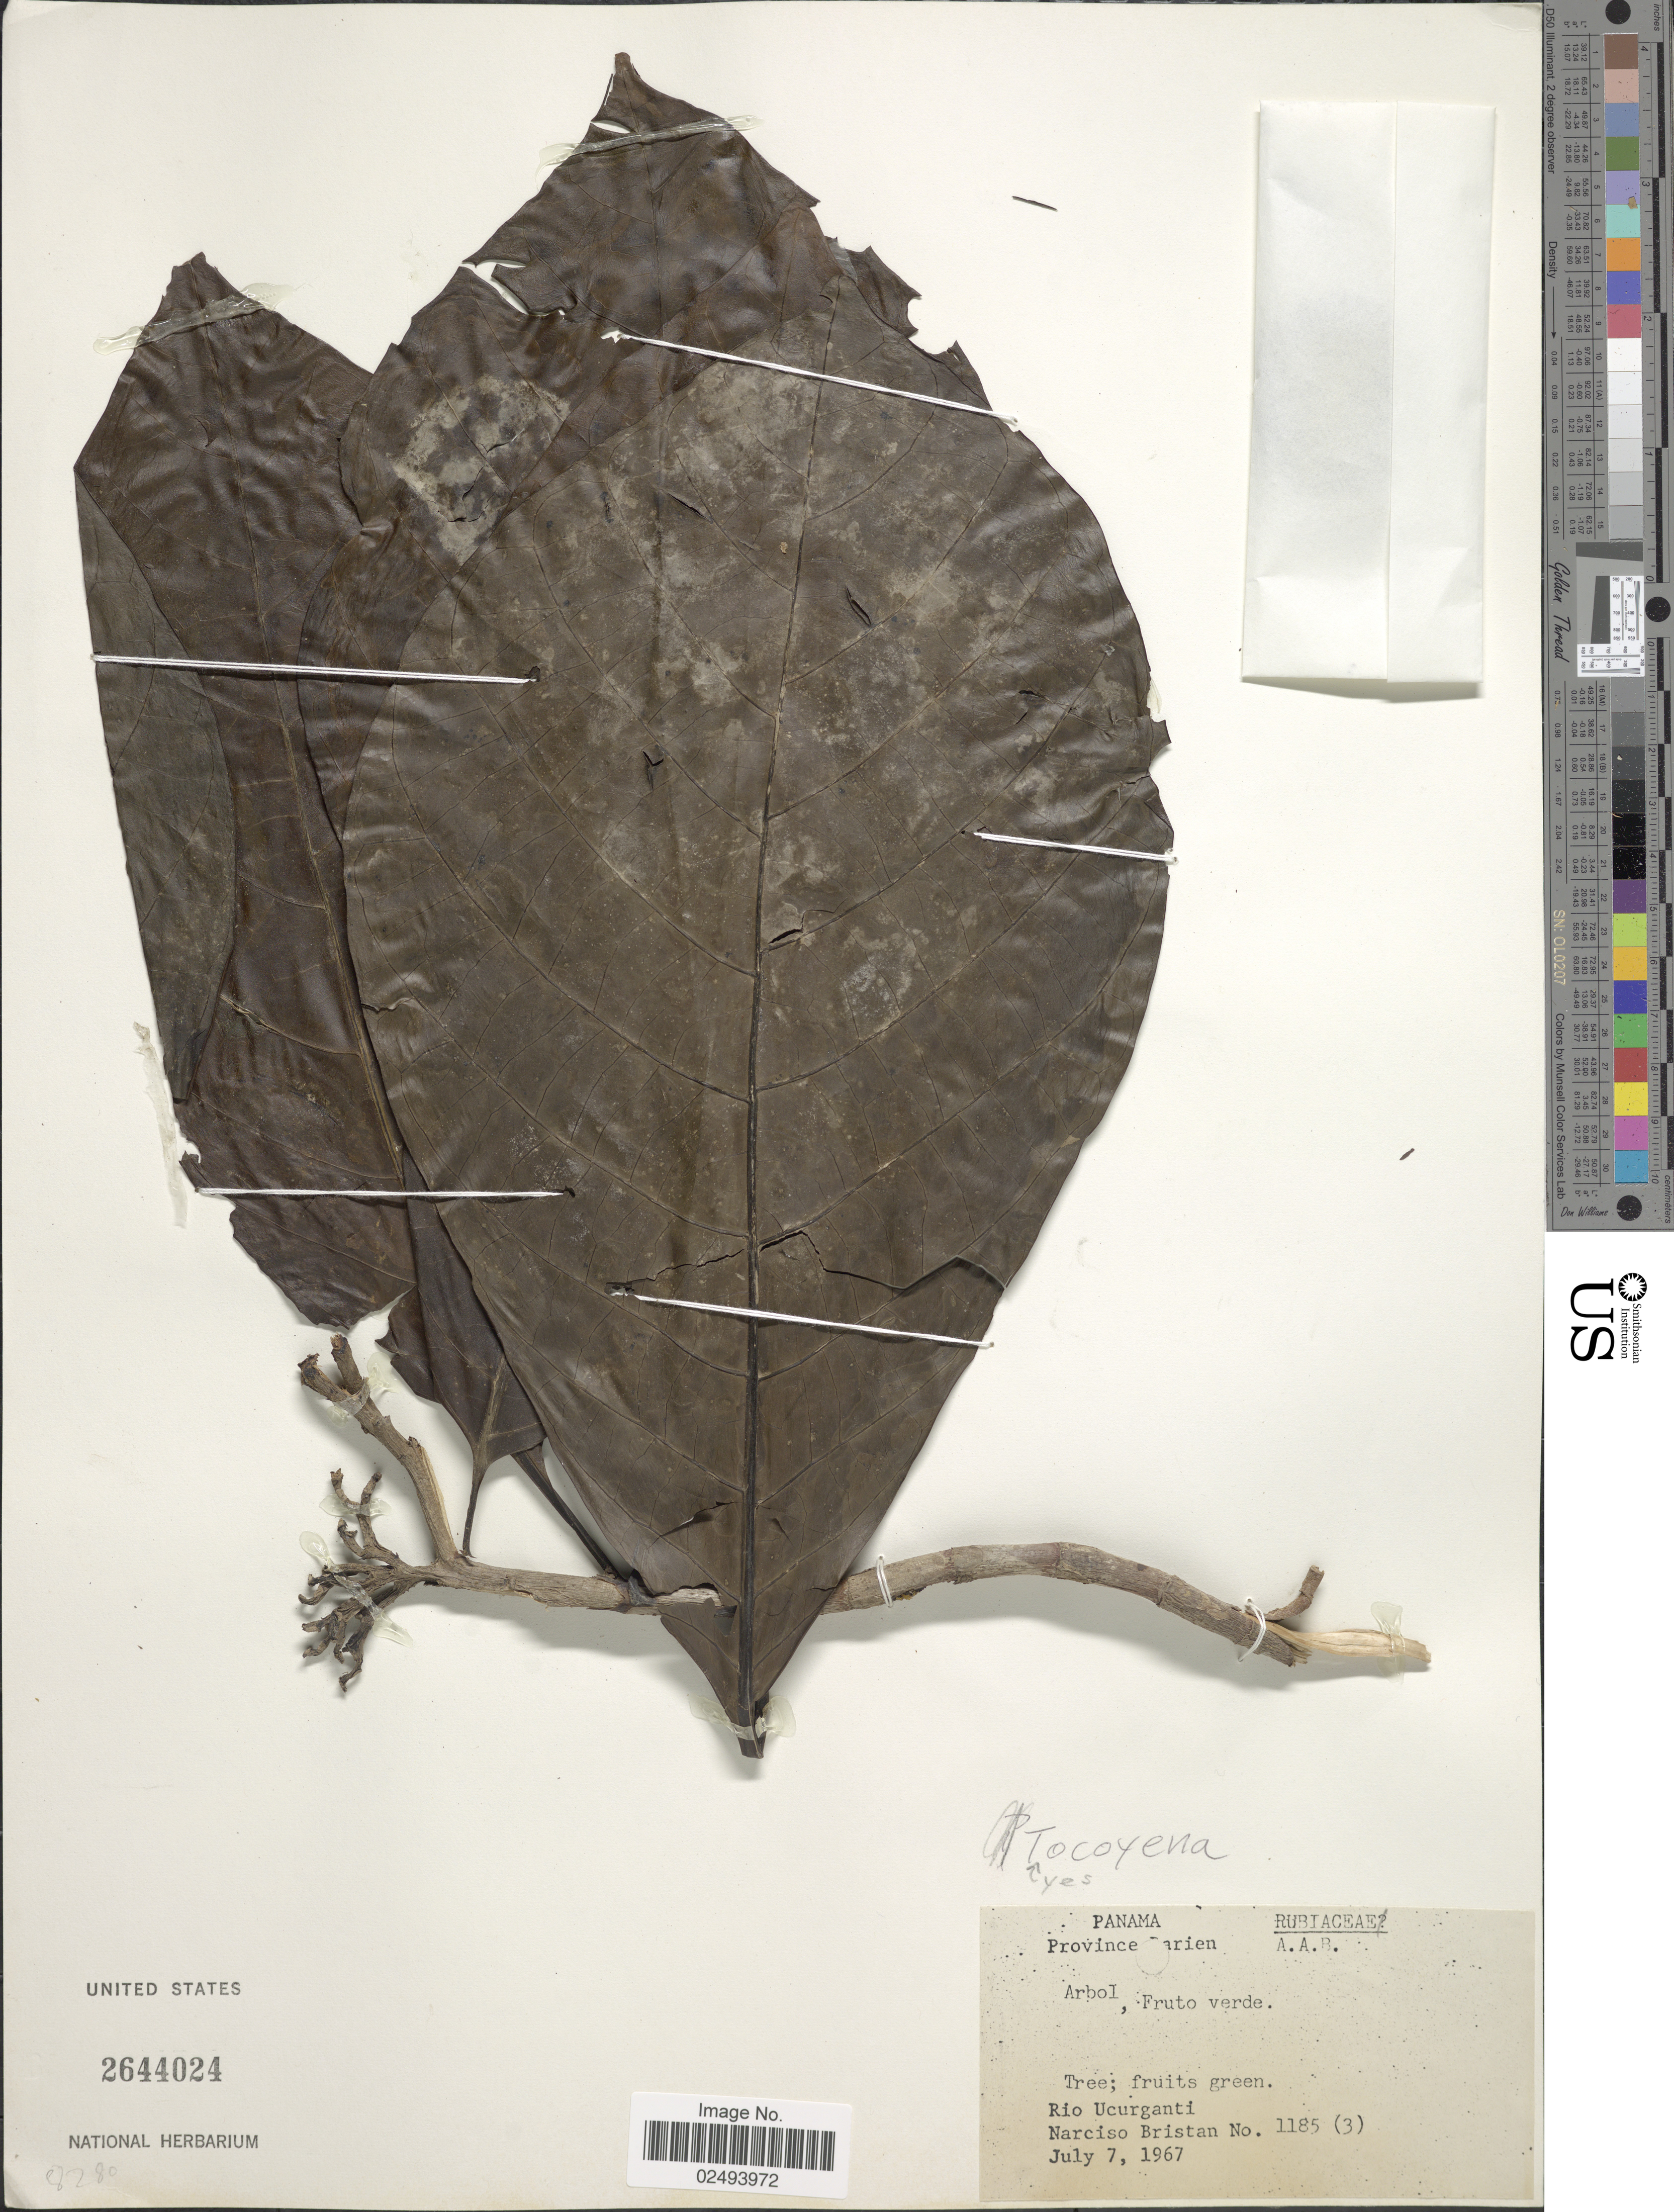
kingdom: Plantae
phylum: Tracheophyta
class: Magnoliopsida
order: Gentianales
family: Rubiaceae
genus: Tocoyena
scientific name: Tocoyena sp.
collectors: N. Bristan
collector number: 1185 (3)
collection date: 1967-07-07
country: Panama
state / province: Darién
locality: Rio Ucurganti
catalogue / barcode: US 2644024